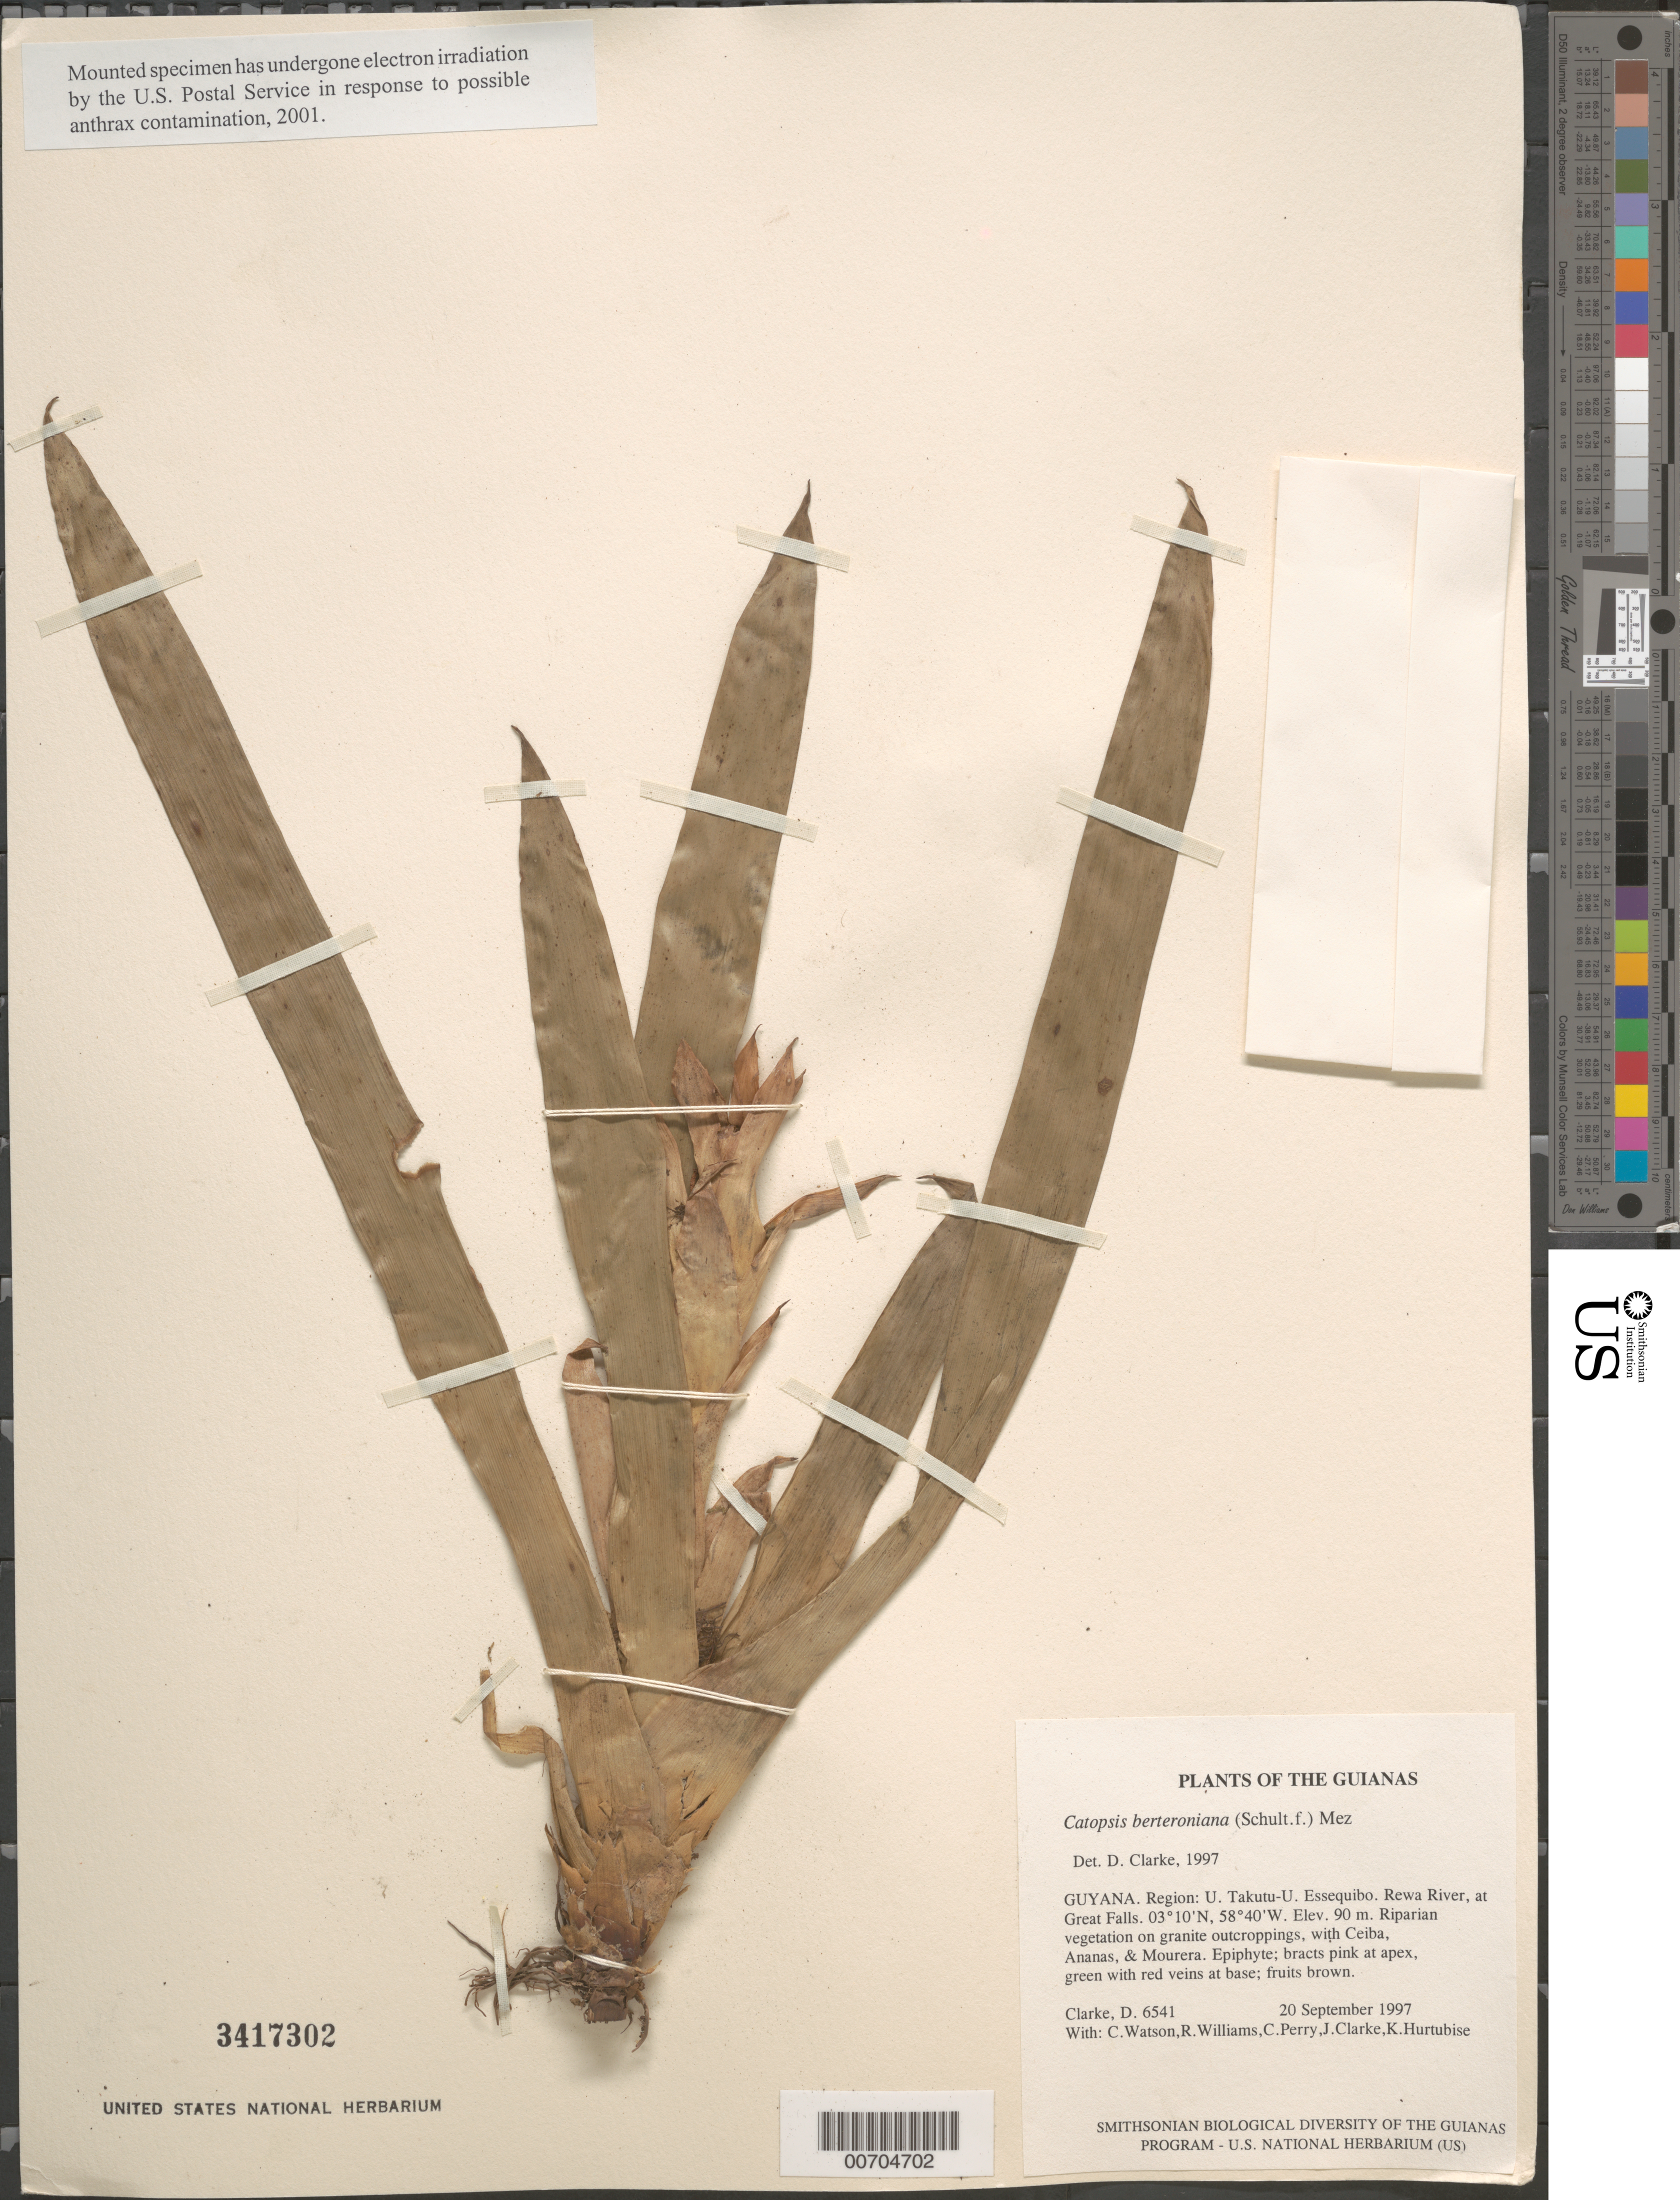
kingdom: Plantae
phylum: Tracheophyta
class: Liliopsida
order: Poales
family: Bromeliaceae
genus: Catopsis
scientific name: Catopsis berteroniana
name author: (Schult. & Schult. f.) Mez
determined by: Clarke, H. D., University of North Carolina (Asheville)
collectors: H. D. Clarke, C. Watson, R. Williams, C. Perry, J. Clarke & K. Hurtubise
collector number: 6541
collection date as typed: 20 September 1997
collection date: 1997-09-20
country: Guyana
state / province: U. Takutu-U. Essequibo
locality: Rewa River, at Great Falls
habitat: Riparian vegetation on granite outcroppings, with Ceiba, Ananas, & Mourera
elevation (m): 90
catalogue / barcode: US 3417302